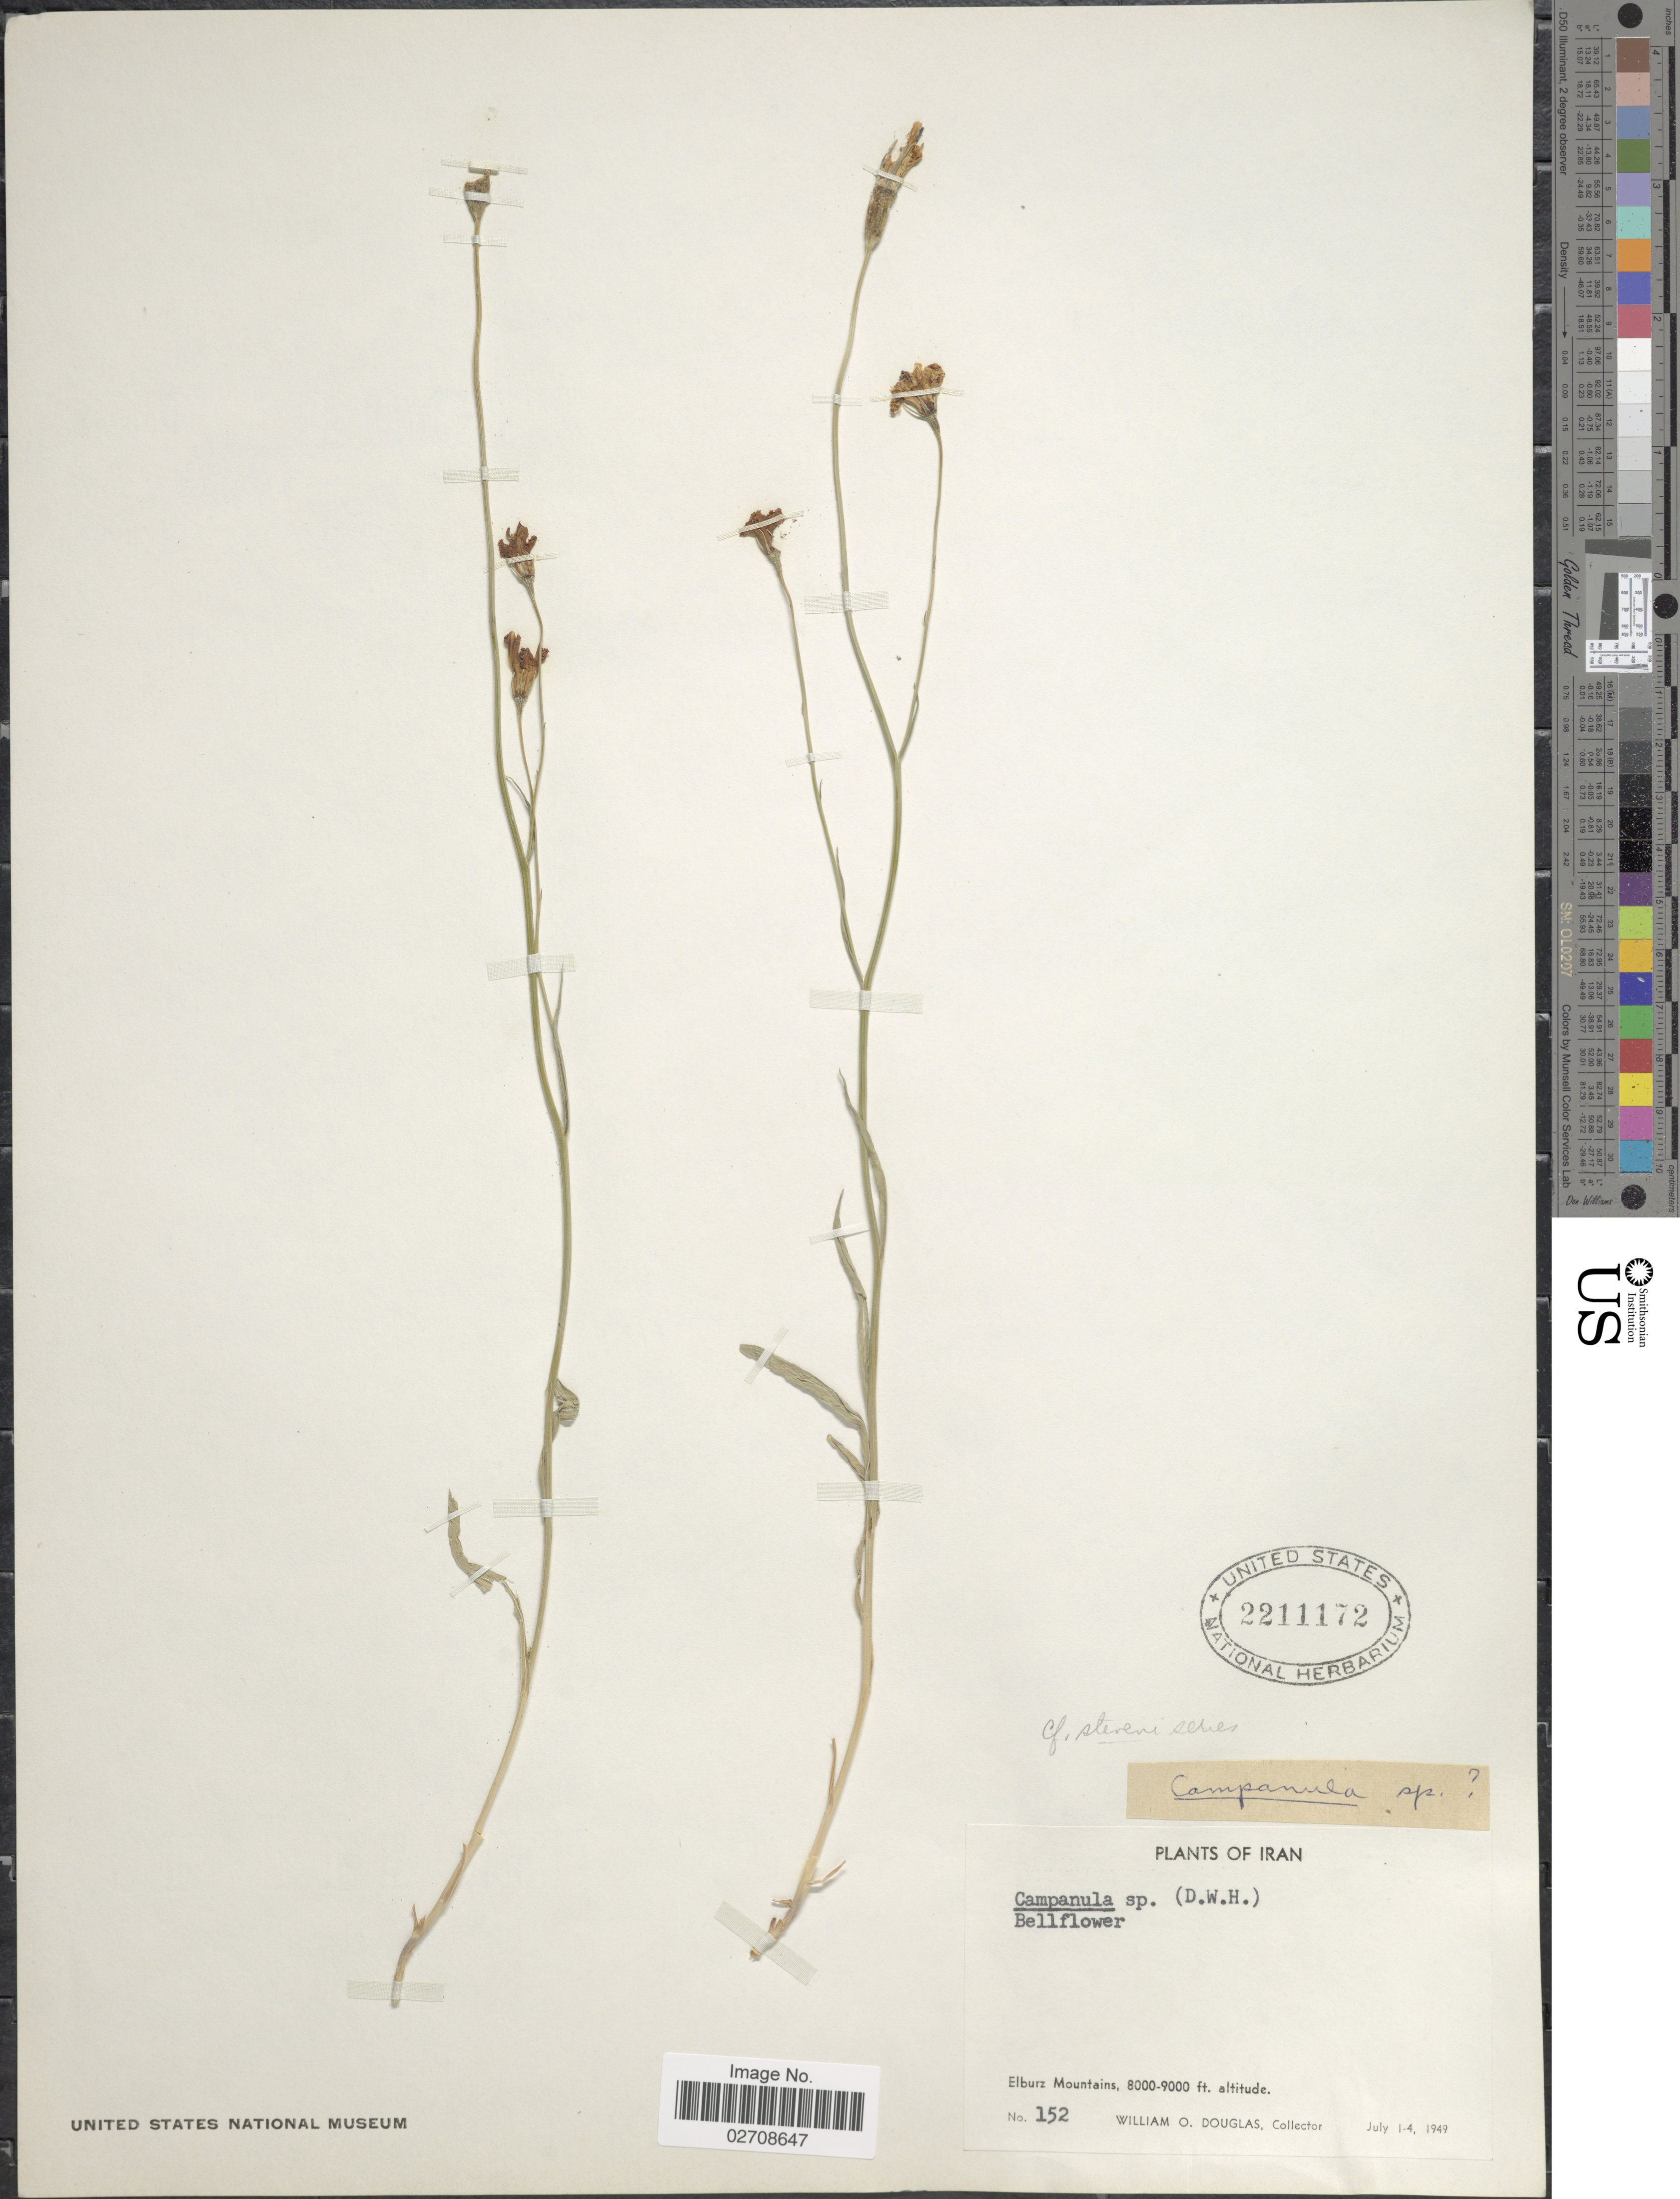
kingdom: Plantae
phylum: Tracheophyta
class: Magnoliopsida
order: Asterales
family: Campanulaceae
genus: Campanula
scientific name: Campanula sp.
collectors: W. Douglas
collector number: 152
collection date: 1949-07-01/1949-07-04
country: Iran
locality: Elburz Mountains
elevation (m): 2438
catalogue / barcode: US 2211172